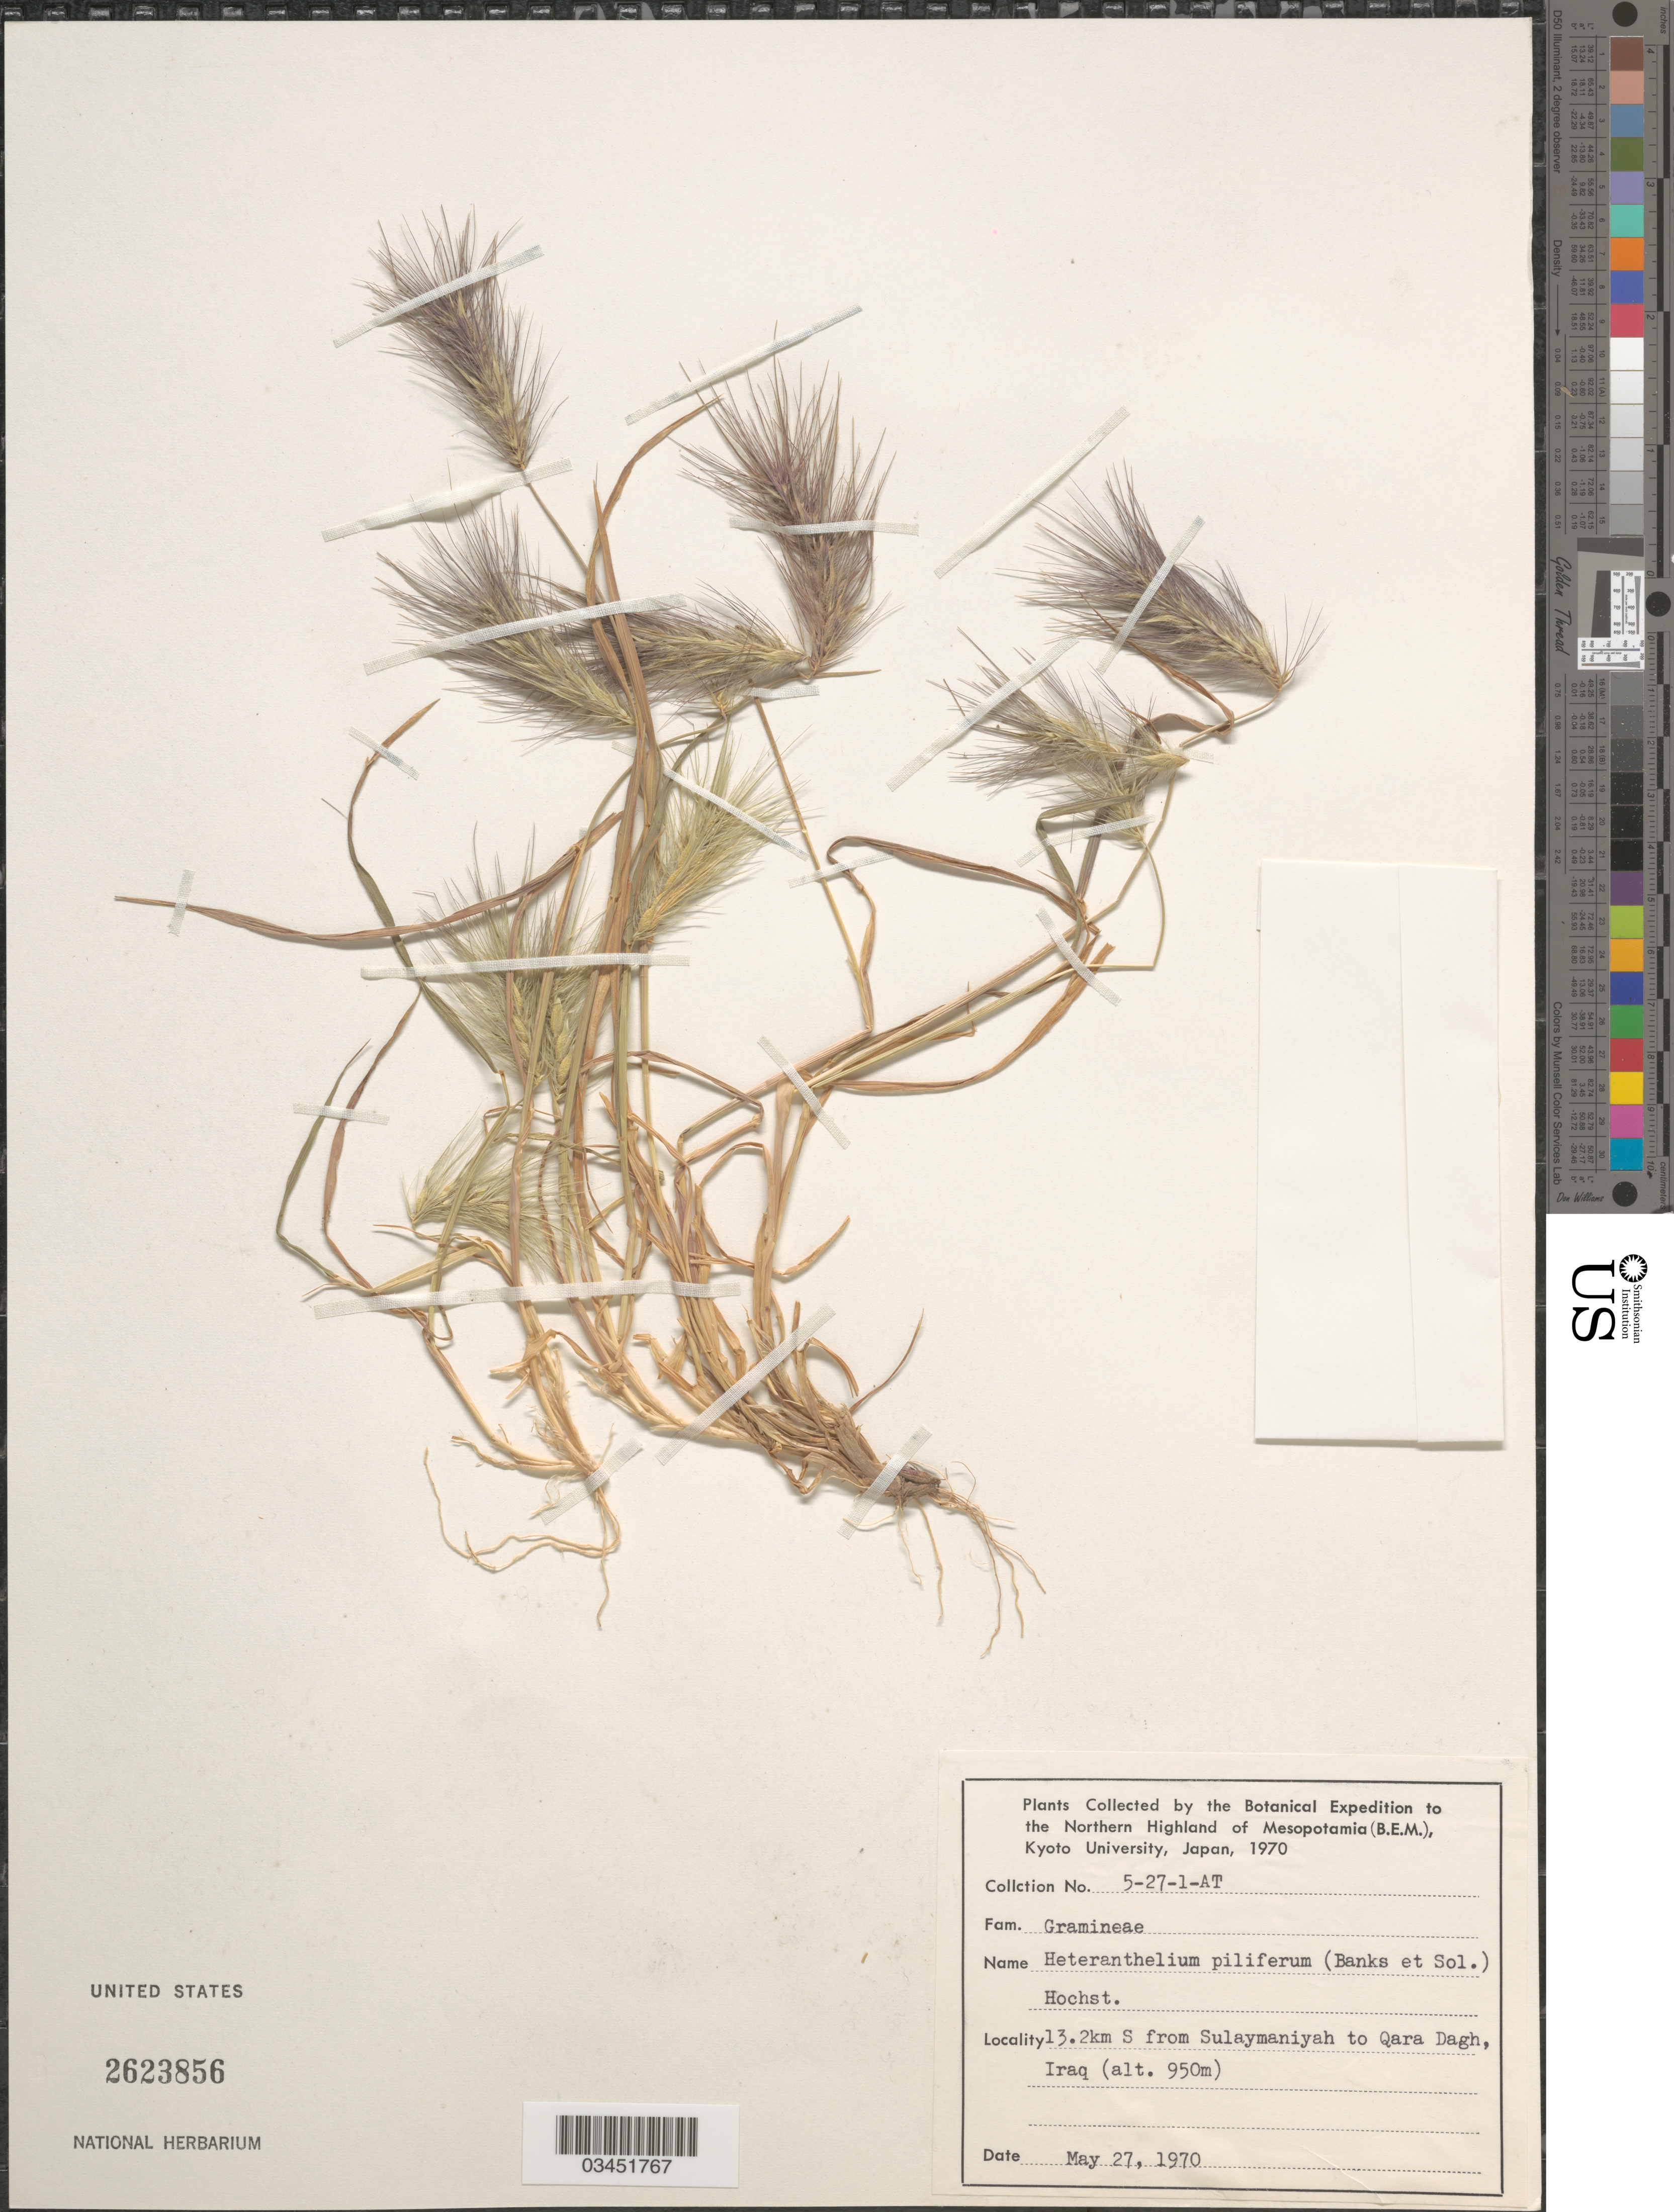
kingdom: Plantae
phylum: Tracheophyta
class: Liliopsida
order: Poales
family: Poaceae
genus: Heteranthelium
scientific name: Heteranthelium piliferum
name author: (Sol.) Hochst.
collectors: Botanical Expedition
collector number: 5-27-1-AT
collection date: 1970-05-27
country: Iraq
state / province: As Sulaymānīyah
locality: To the Northern Highland of Mesopotamia (B.E.M.). 13.2km N from Sulaymaniyah to Qara Dagh.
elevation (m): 950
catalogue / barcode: US 2623856